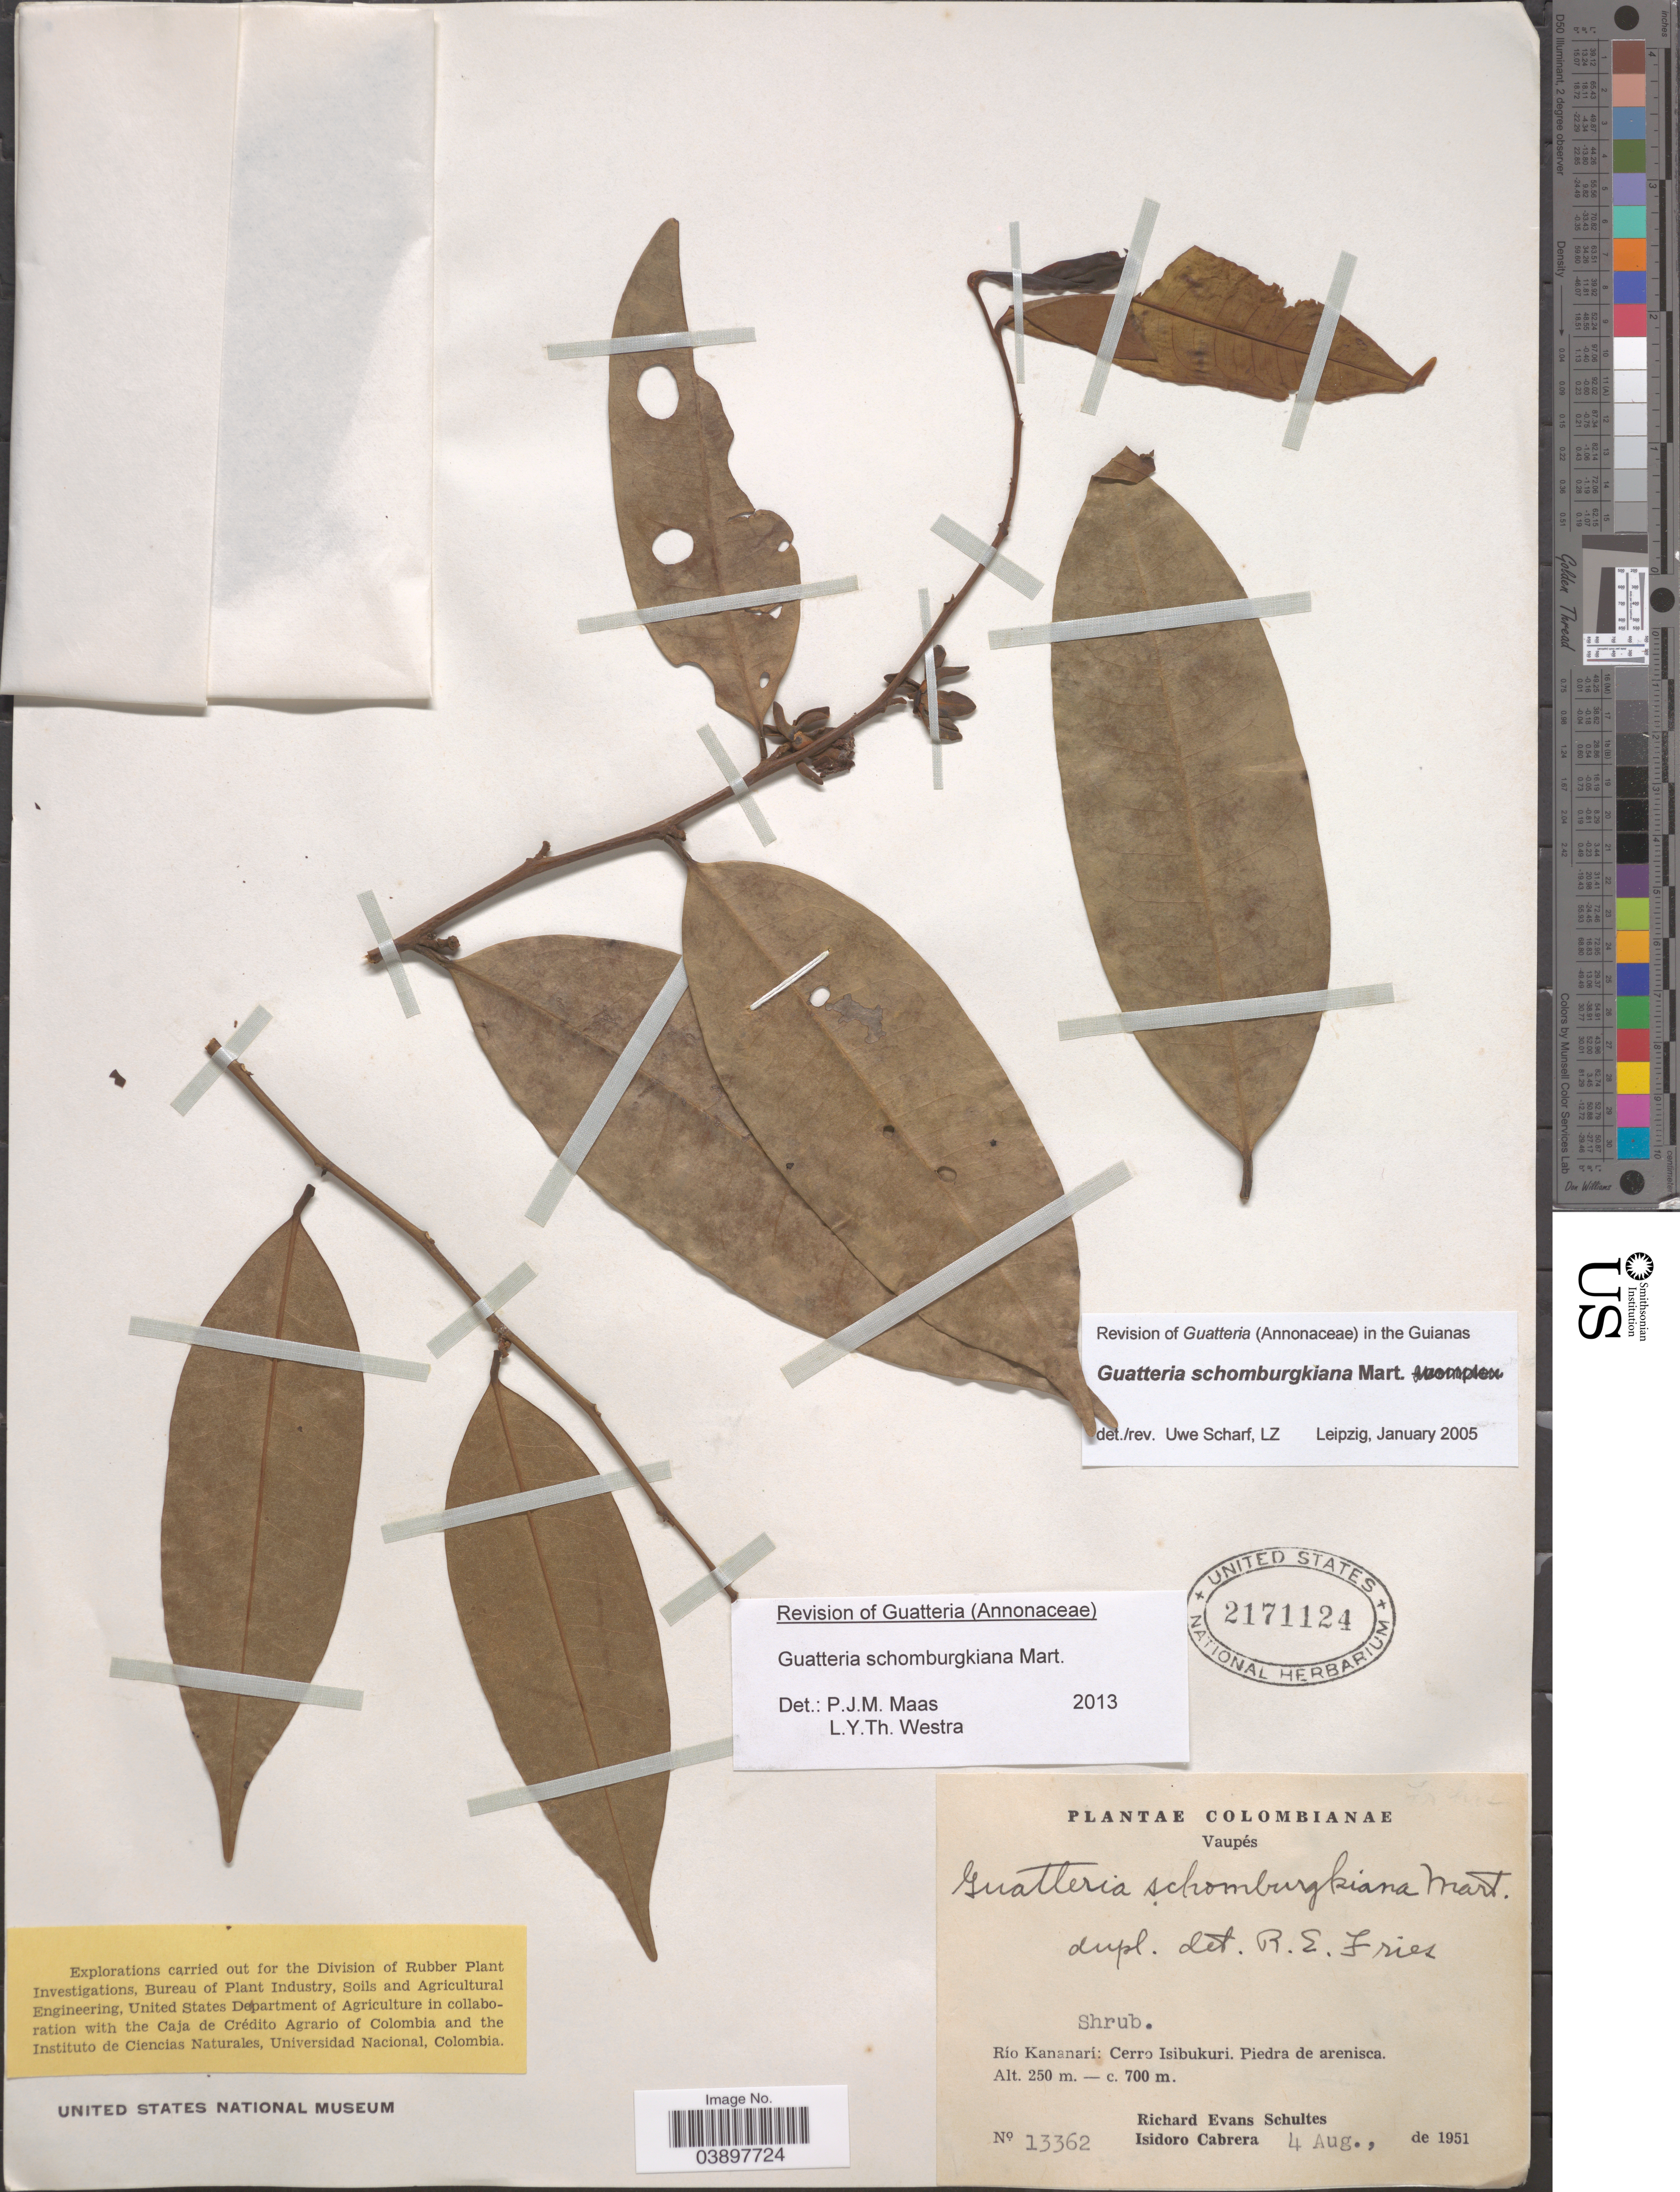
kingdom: Plantae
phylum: Tracheophyta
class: Magnoliopsida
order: Magnoliales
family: Annonaceae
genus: Guatteria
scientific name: Guatteria schomburgkiana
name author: Mart.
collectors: R. E. Schultes & I. Cabrera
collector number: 13362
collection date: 1951-08-04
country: Colombia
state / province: Vaupés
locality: Río Kananarí: Cerro isibukuri.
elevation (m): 250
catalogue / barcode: US 2171124